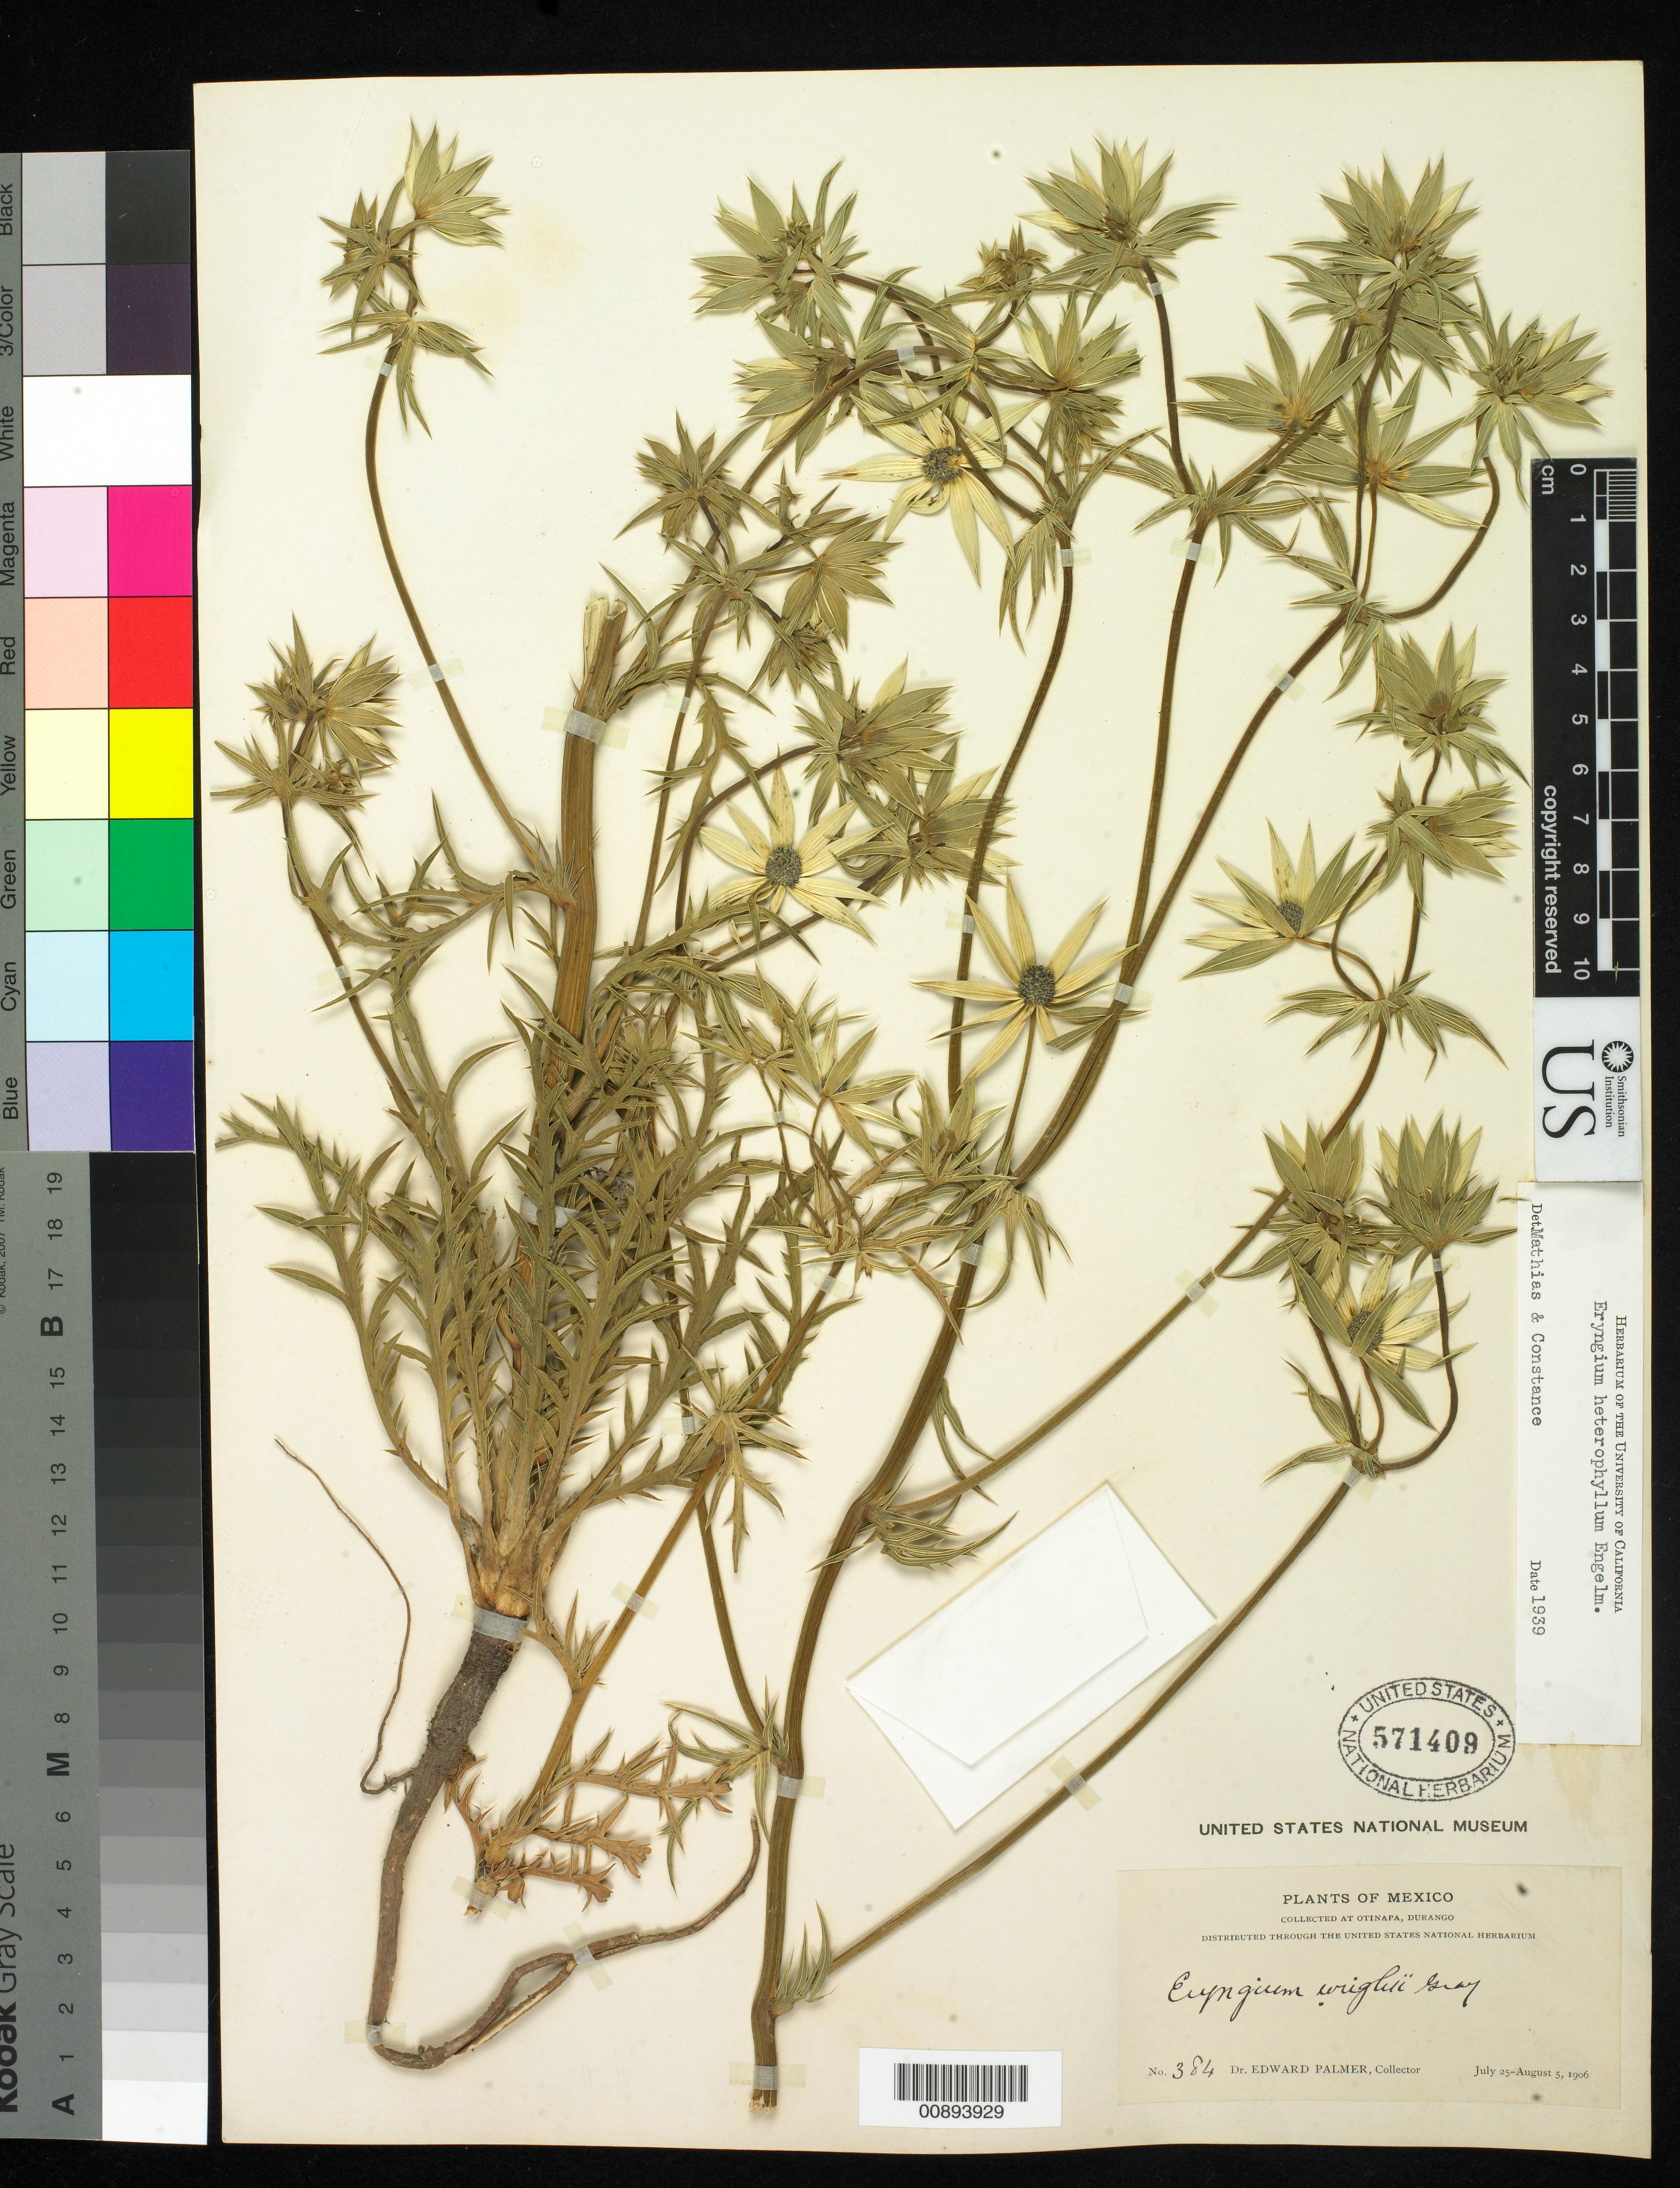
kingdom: Plantae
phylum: Tracheophyta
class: Magnoliopsida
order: Apiales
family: Apiaceae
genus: Eryngium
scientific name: Eryngium heterophyllum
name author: Engelm.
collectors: E. Palmer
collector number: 384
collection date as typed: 25 Jul 1906 to 05 Aug 1906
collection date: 1906-07-25/1906-08-05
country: Mexico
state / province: Durango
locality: Otinapa, Durango.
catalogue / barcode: US 571409